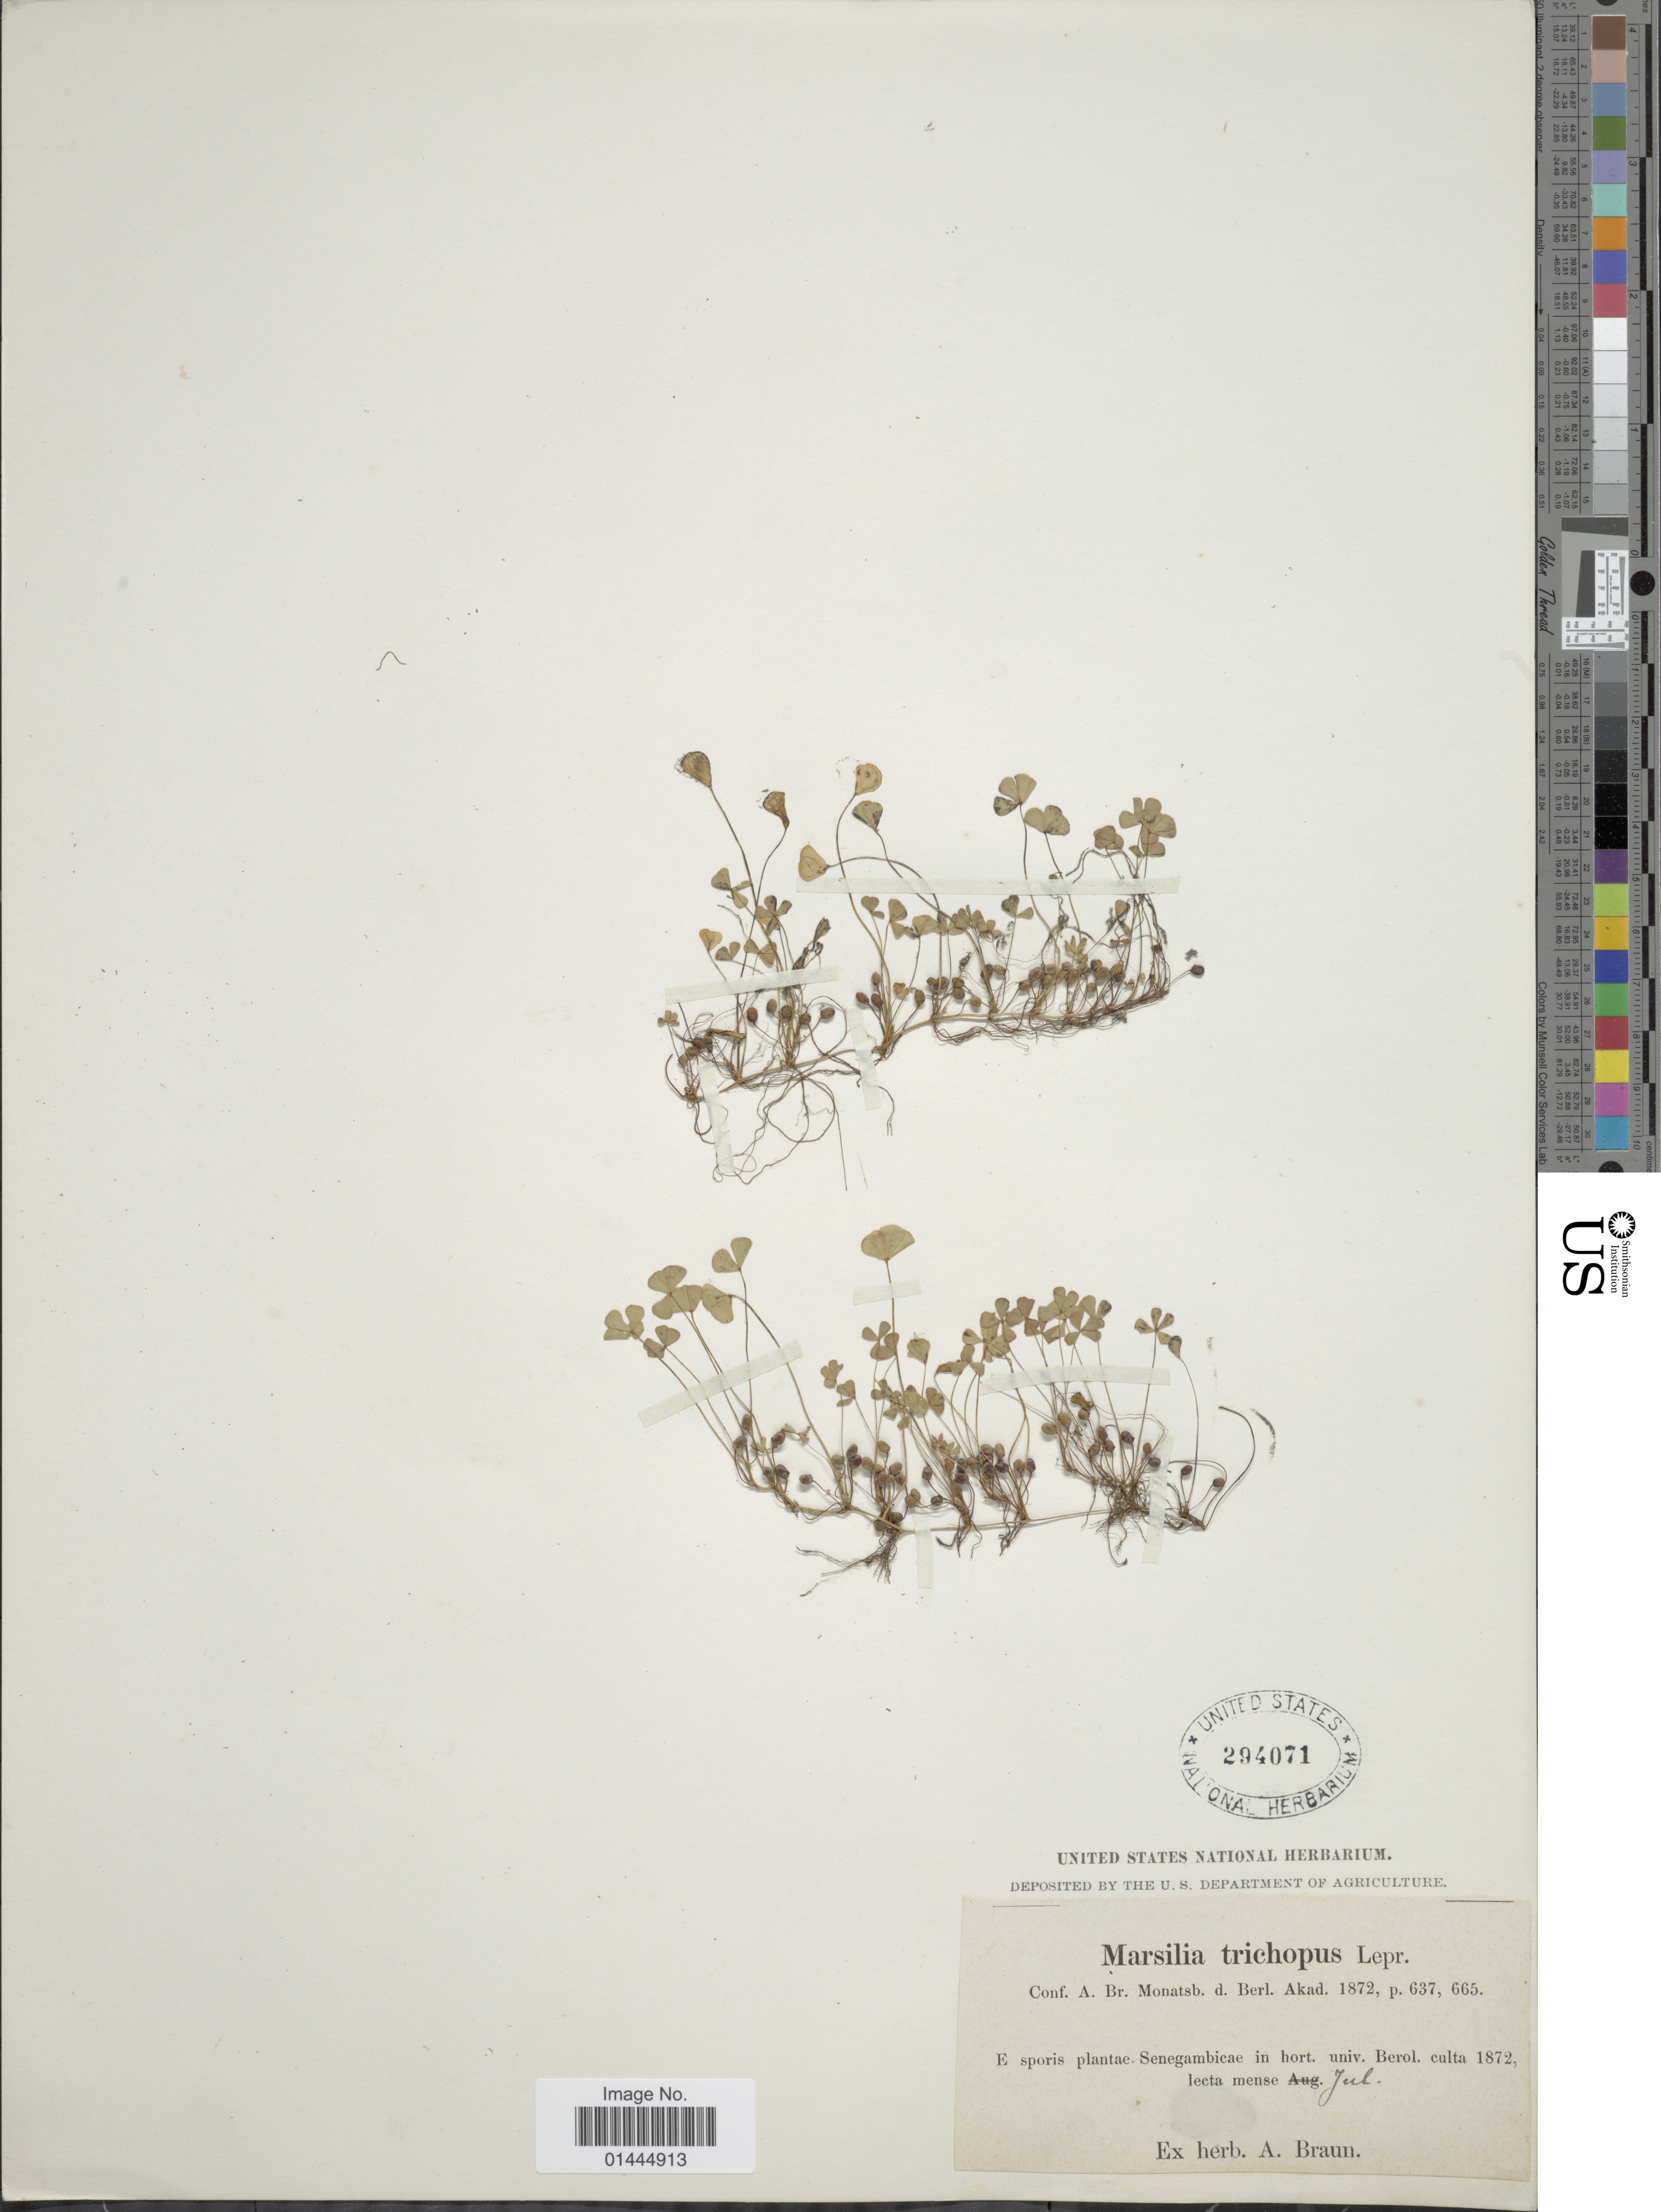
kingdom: Plantae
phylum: Tracheophyta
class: Polypodiopsida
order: Salviniales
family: Marsileaceae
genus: Marsilea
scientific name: Marsilea trichopoda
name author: Lepr. ex A. Braun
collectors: ex herb. A. Braun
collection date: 1872-07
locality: E sporis plantae Senegambicae in hort. univ. Berol. culta.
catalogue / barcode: US 294071